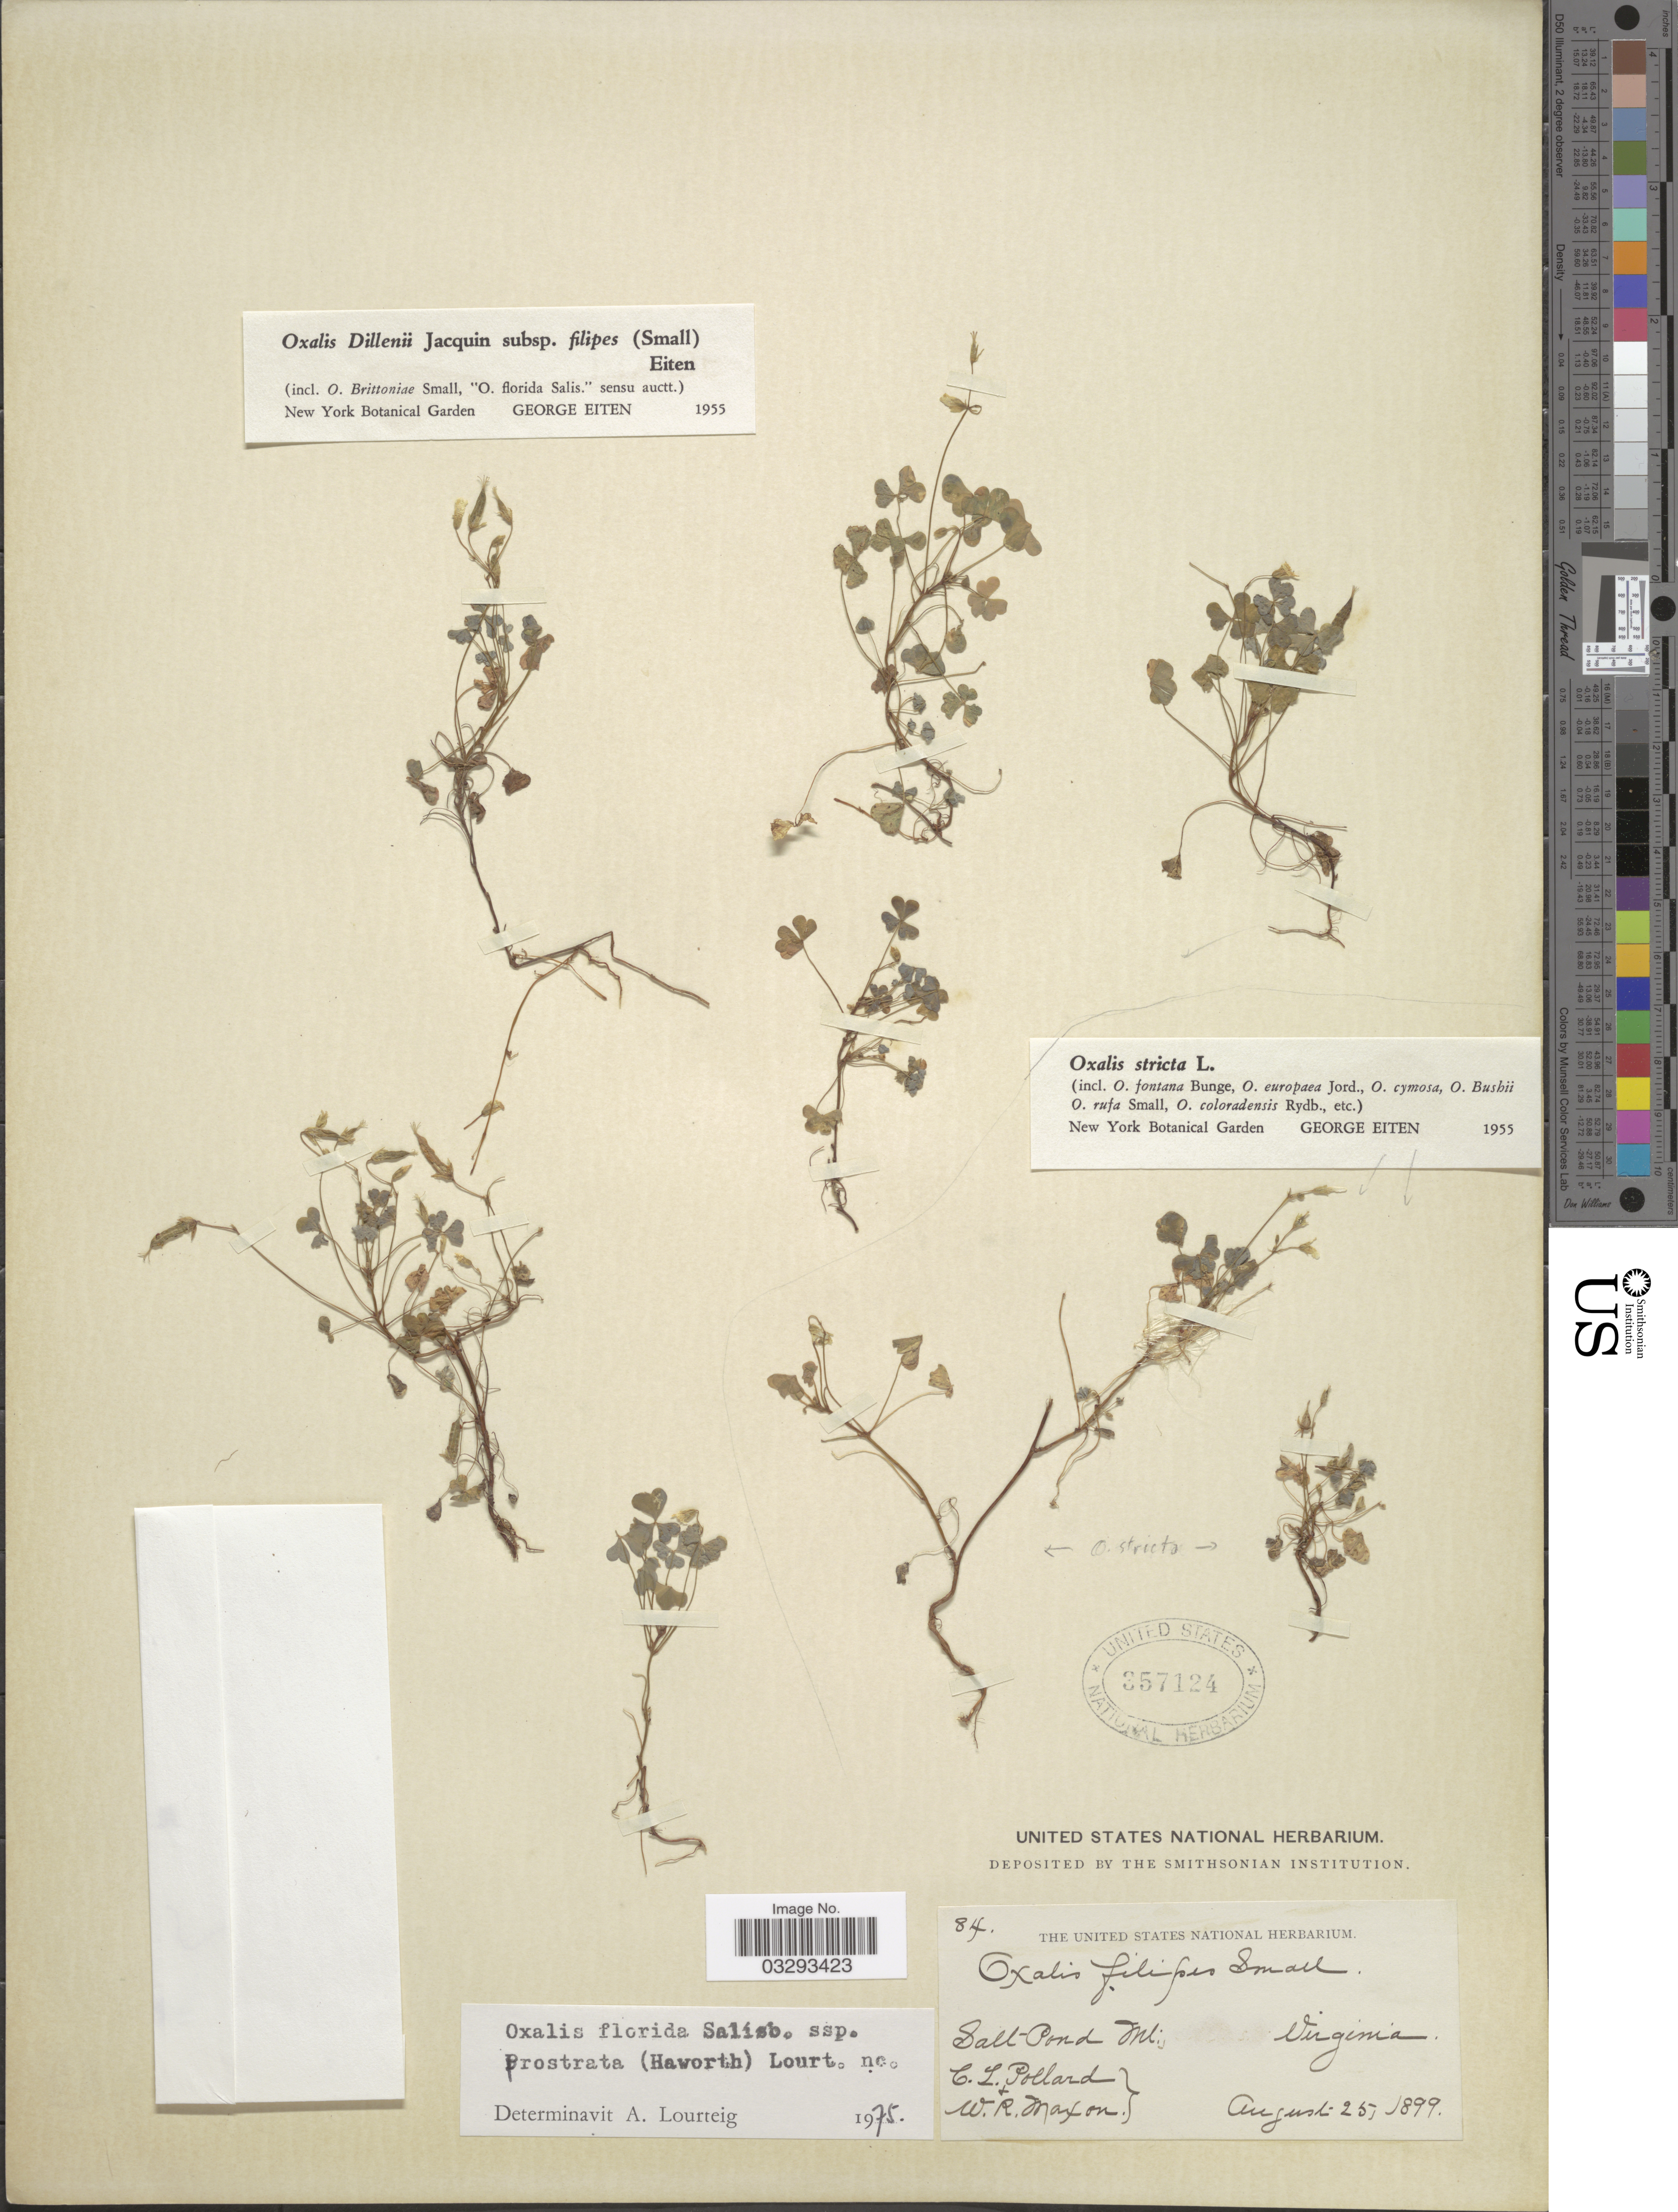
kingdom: Plantae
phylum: Tracheophyta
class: Magnoliopsida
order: Oxalidales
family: Oxalidaceae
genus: Oxalis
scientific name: Oxalis florida subsp. prostrata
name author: (Haw.) Lourteig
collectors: C. L. Pollard & W. R. Maxon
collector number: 84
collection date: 1899-08-25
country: United States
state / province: Virginia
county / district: Giles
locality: Salt Pond Mt.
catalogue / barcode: US 357124